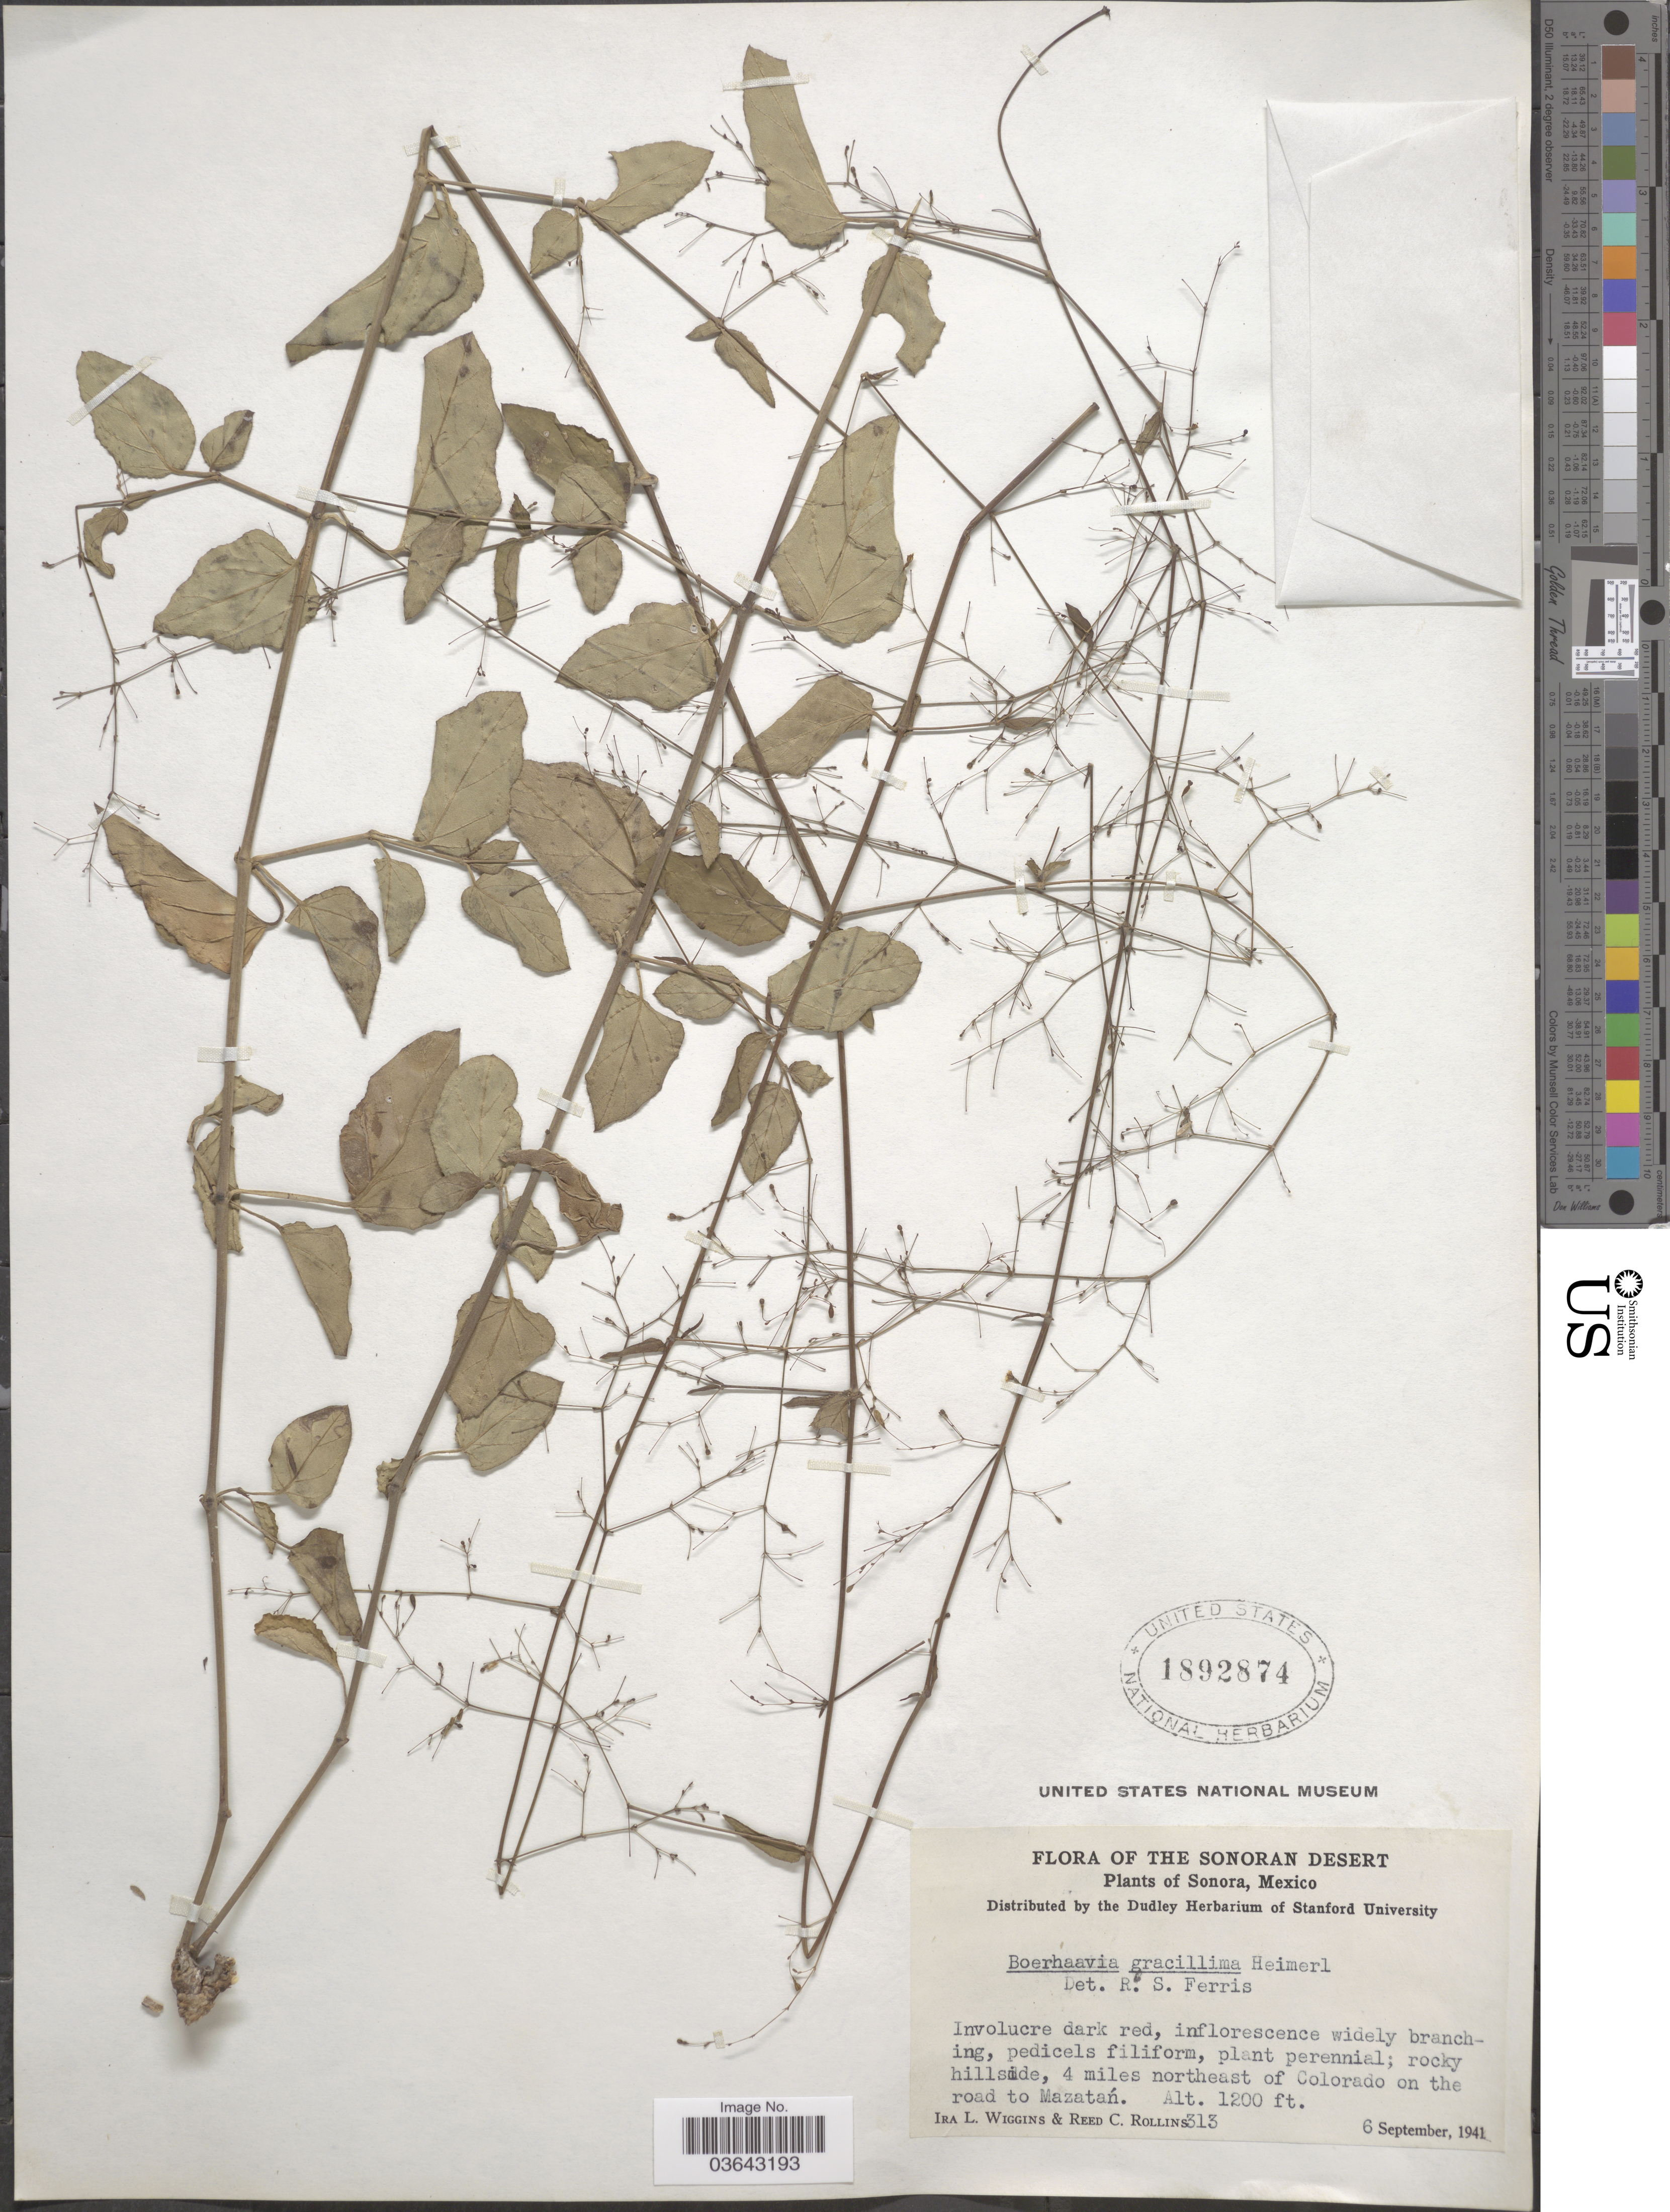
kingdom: Plantae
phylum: Tracheophyta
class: Magnoliopsida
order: Caryophyllales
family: Nyctaginaceae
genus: Boerhavia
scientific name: Boerhavia gracillima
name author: Heimerl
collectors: I. L. Wiggins & R. C. Rollins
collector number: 313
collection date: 1941-09-06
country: Mexico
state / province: Sonora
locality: The Sonoran Desert. Rocky hillside, 4 miles northeast of Colorado on the road to Mazatan.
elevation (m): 366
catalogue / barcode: US 1892874